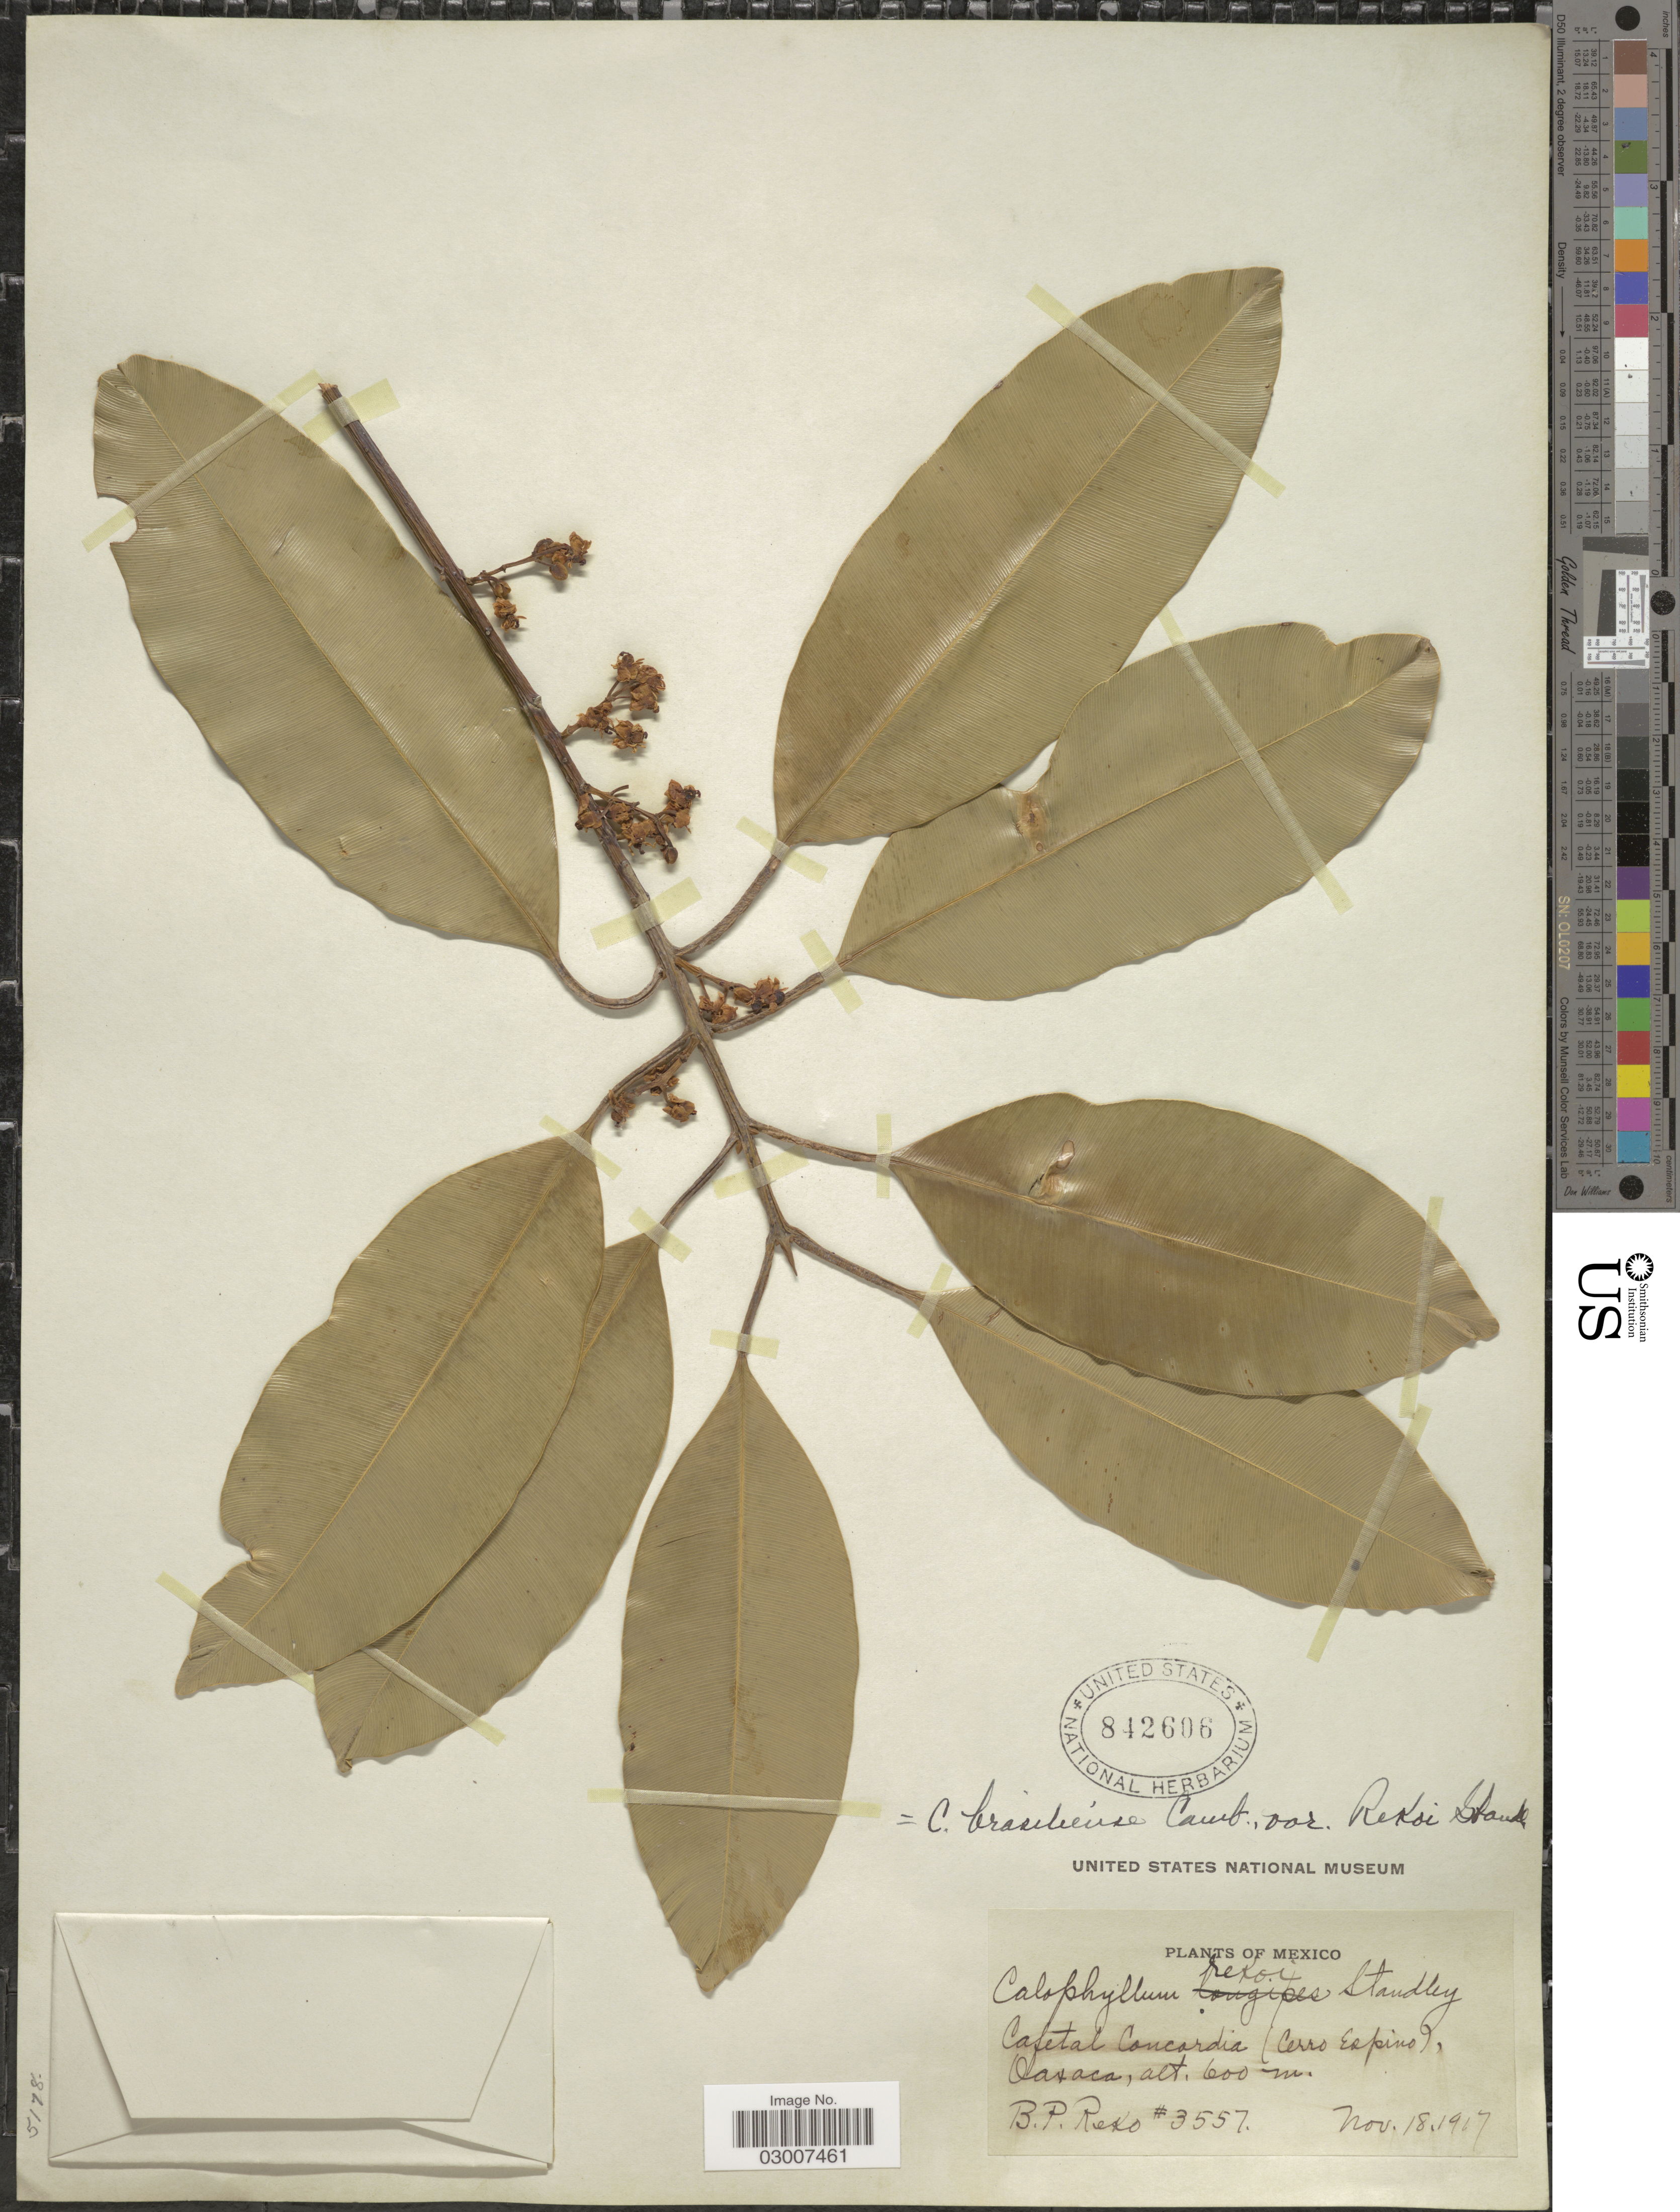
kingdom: Plantae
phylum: Tracheophyta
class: Magnoliopsida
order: Malpighiales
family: Calophyllaceae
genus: Calophyllum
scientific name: Calophyllum brasiliense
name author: Cambess.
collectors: B. P. Reko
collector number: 3557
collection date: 1917-11-18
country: Mexico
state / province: Oaxaca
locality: Cafetal Concordia (Cerro Espino).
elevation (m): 600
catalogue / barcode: US 842606